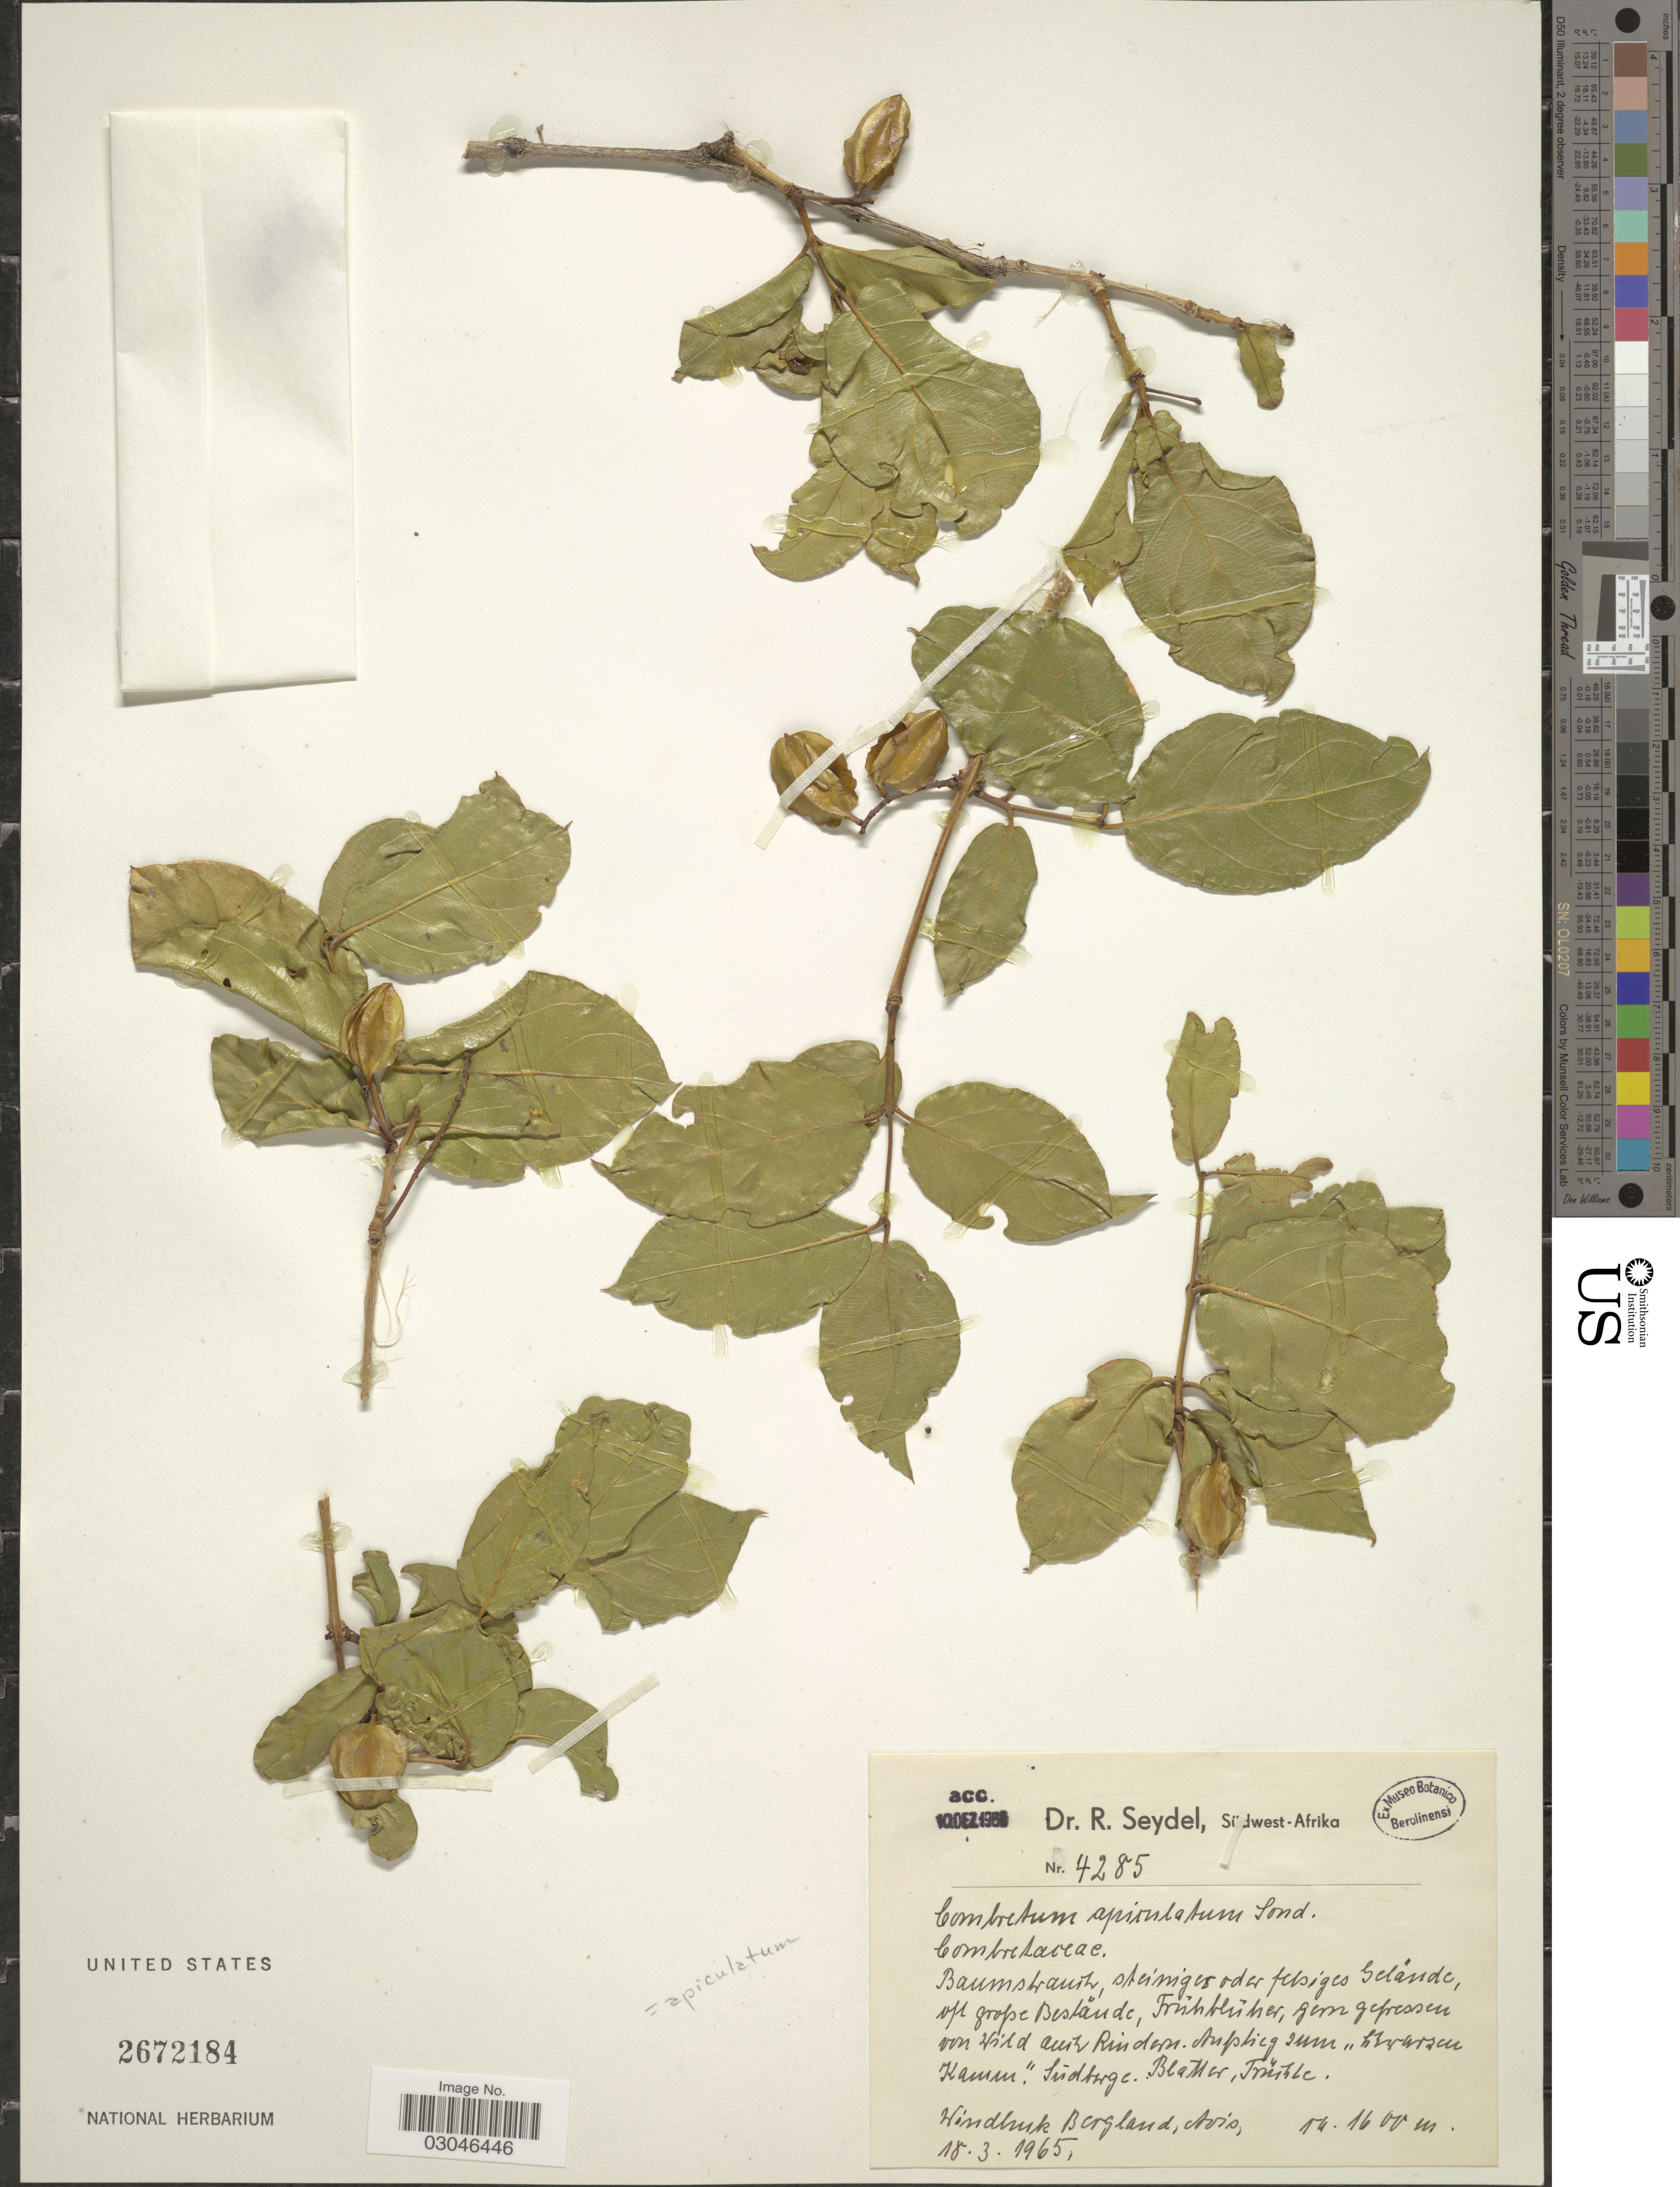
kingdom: Plantae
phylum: Tracheophyta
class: Magnoliopsida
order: Myrtales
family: Combretaceae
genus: Combretum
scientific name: Combretum apiculatum subsp. apiculatum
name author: Sond.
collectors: R. Seydel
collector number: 4285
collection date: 1965-03-18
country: Namibia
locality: Südwest-Afrika. Windhuk Bergland, Avis.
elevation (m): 1600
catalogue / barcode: US 2672184